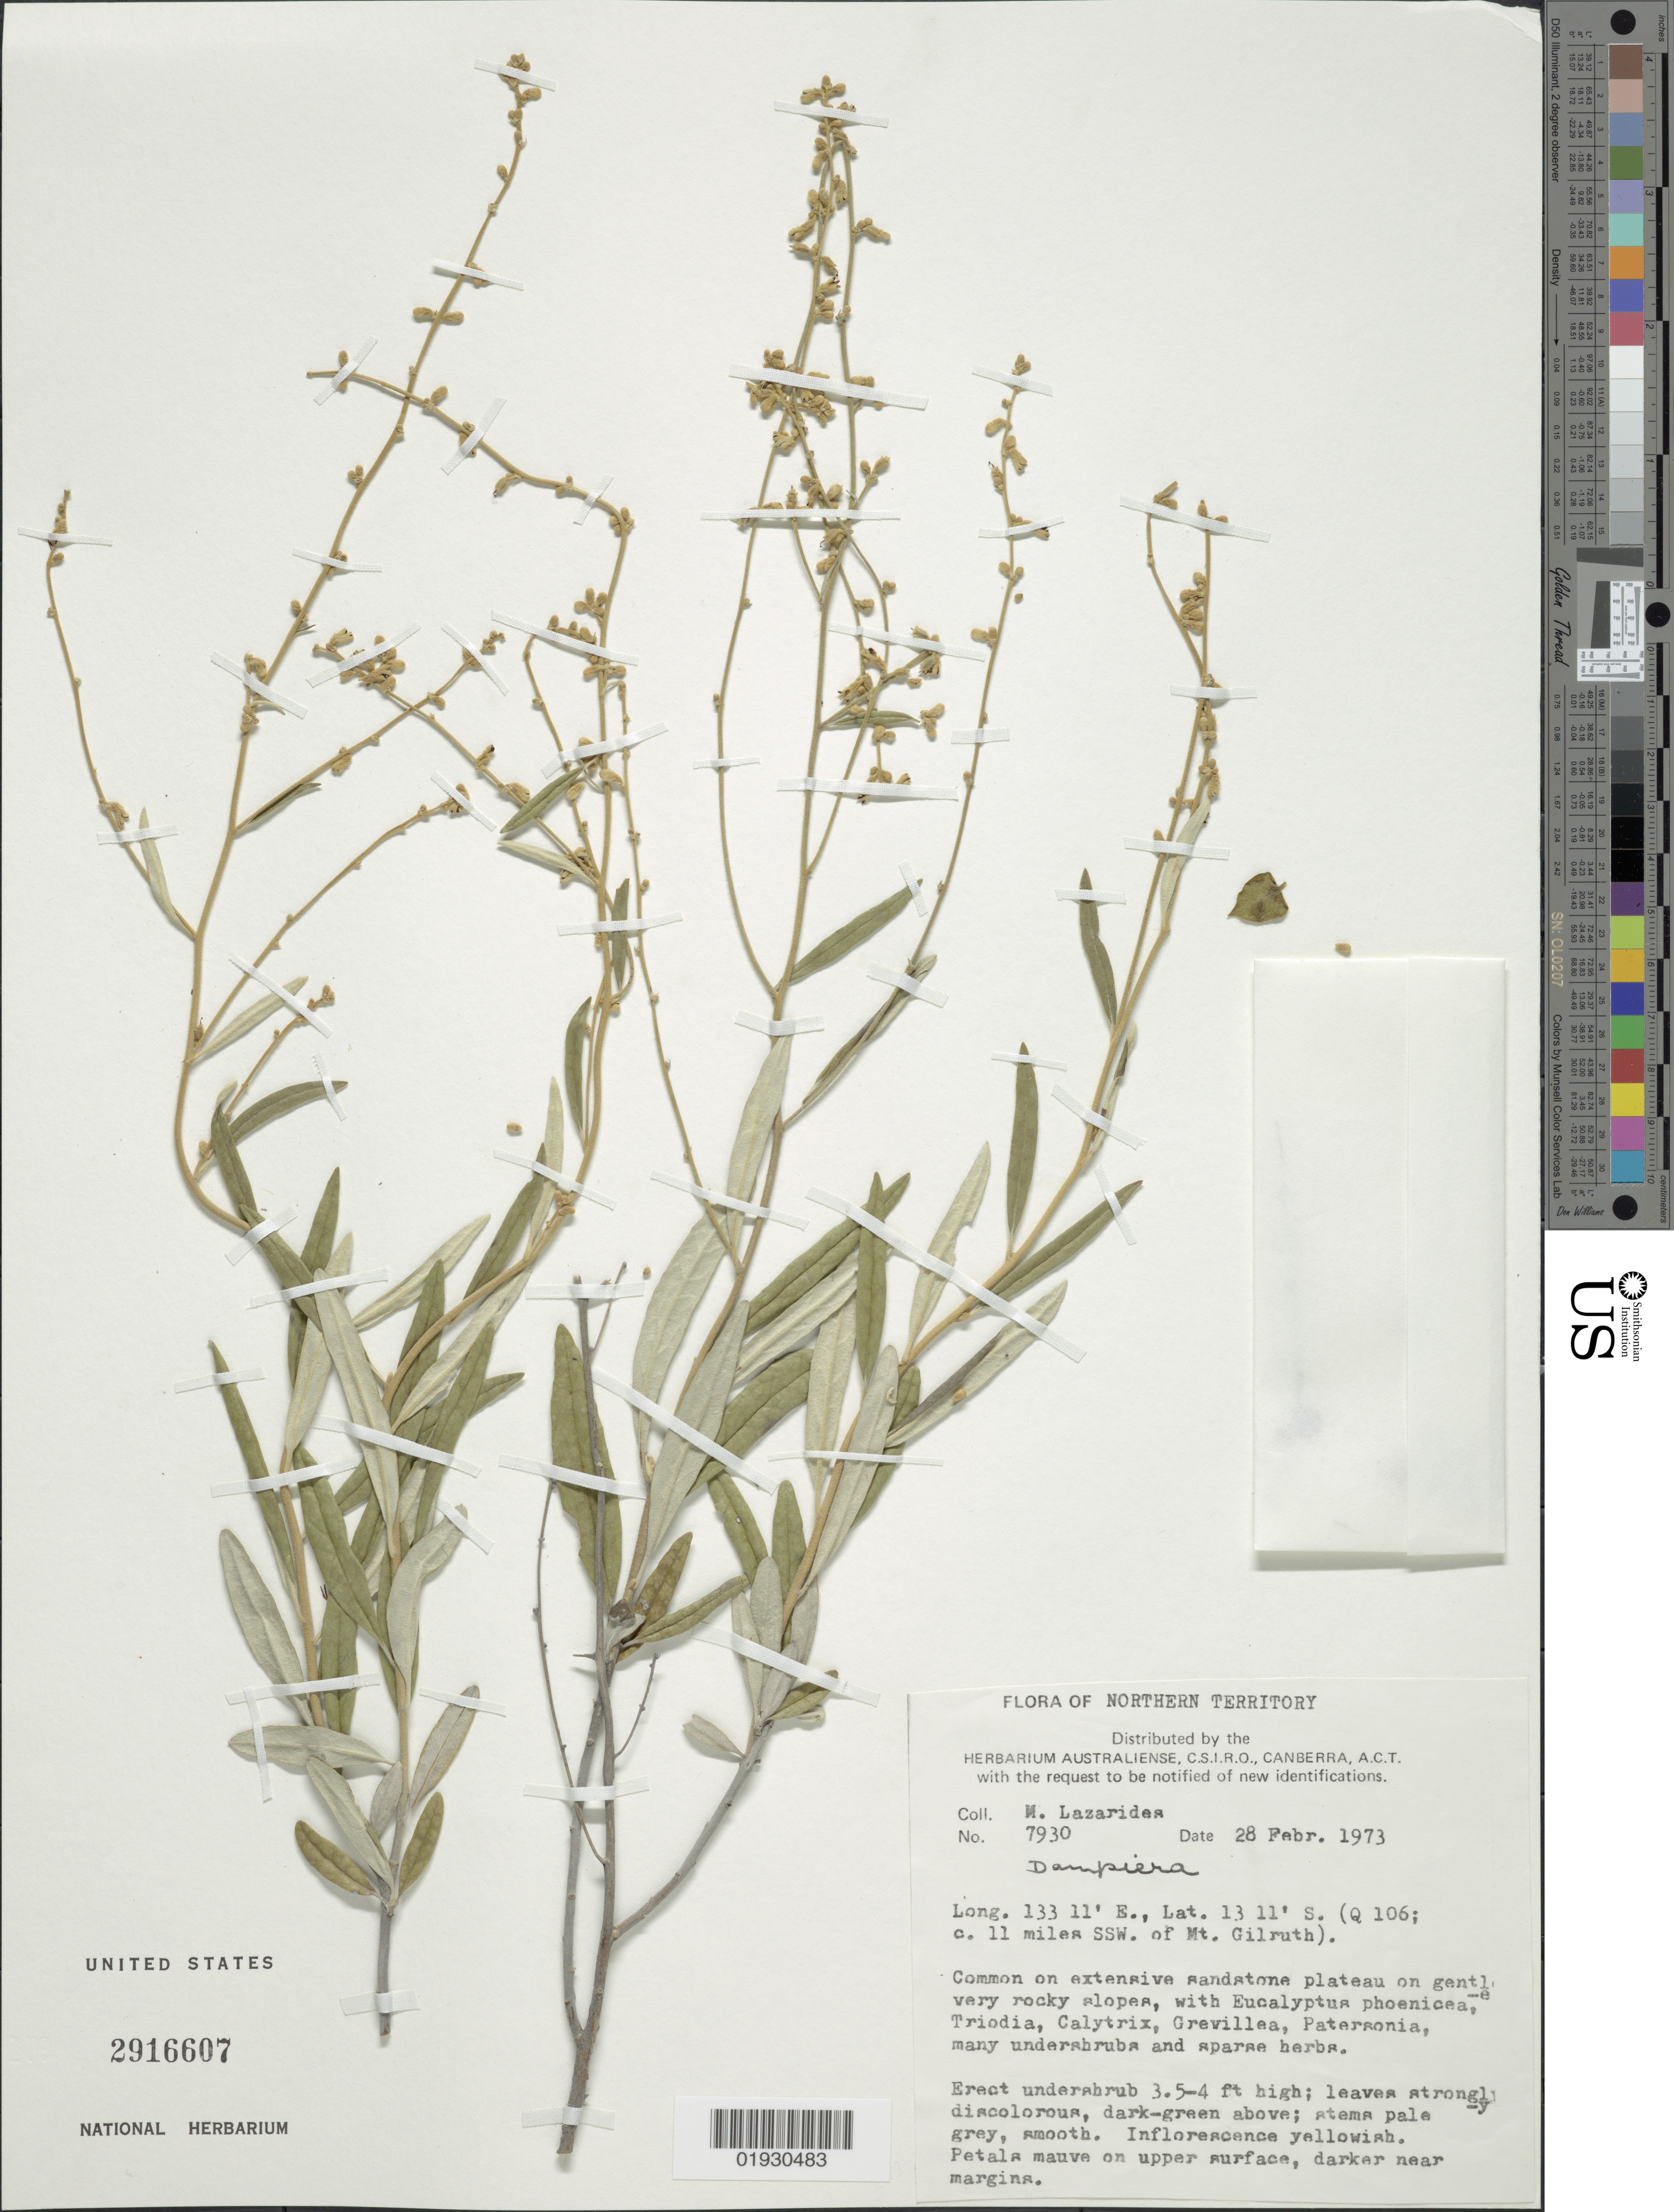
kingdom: Plantae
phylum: Tracheophyta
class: Magnoliopsida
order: Asterales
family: Goodeniaceae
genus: Dampiera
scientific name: Dampiera sp.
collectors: M. Lazarides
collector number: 7930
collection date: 1973-02-28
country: Australia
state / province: Northern Territory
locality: (Q 106; c. 11 miles SSW. of Mt. Gilruth)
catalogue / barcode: US 2916607